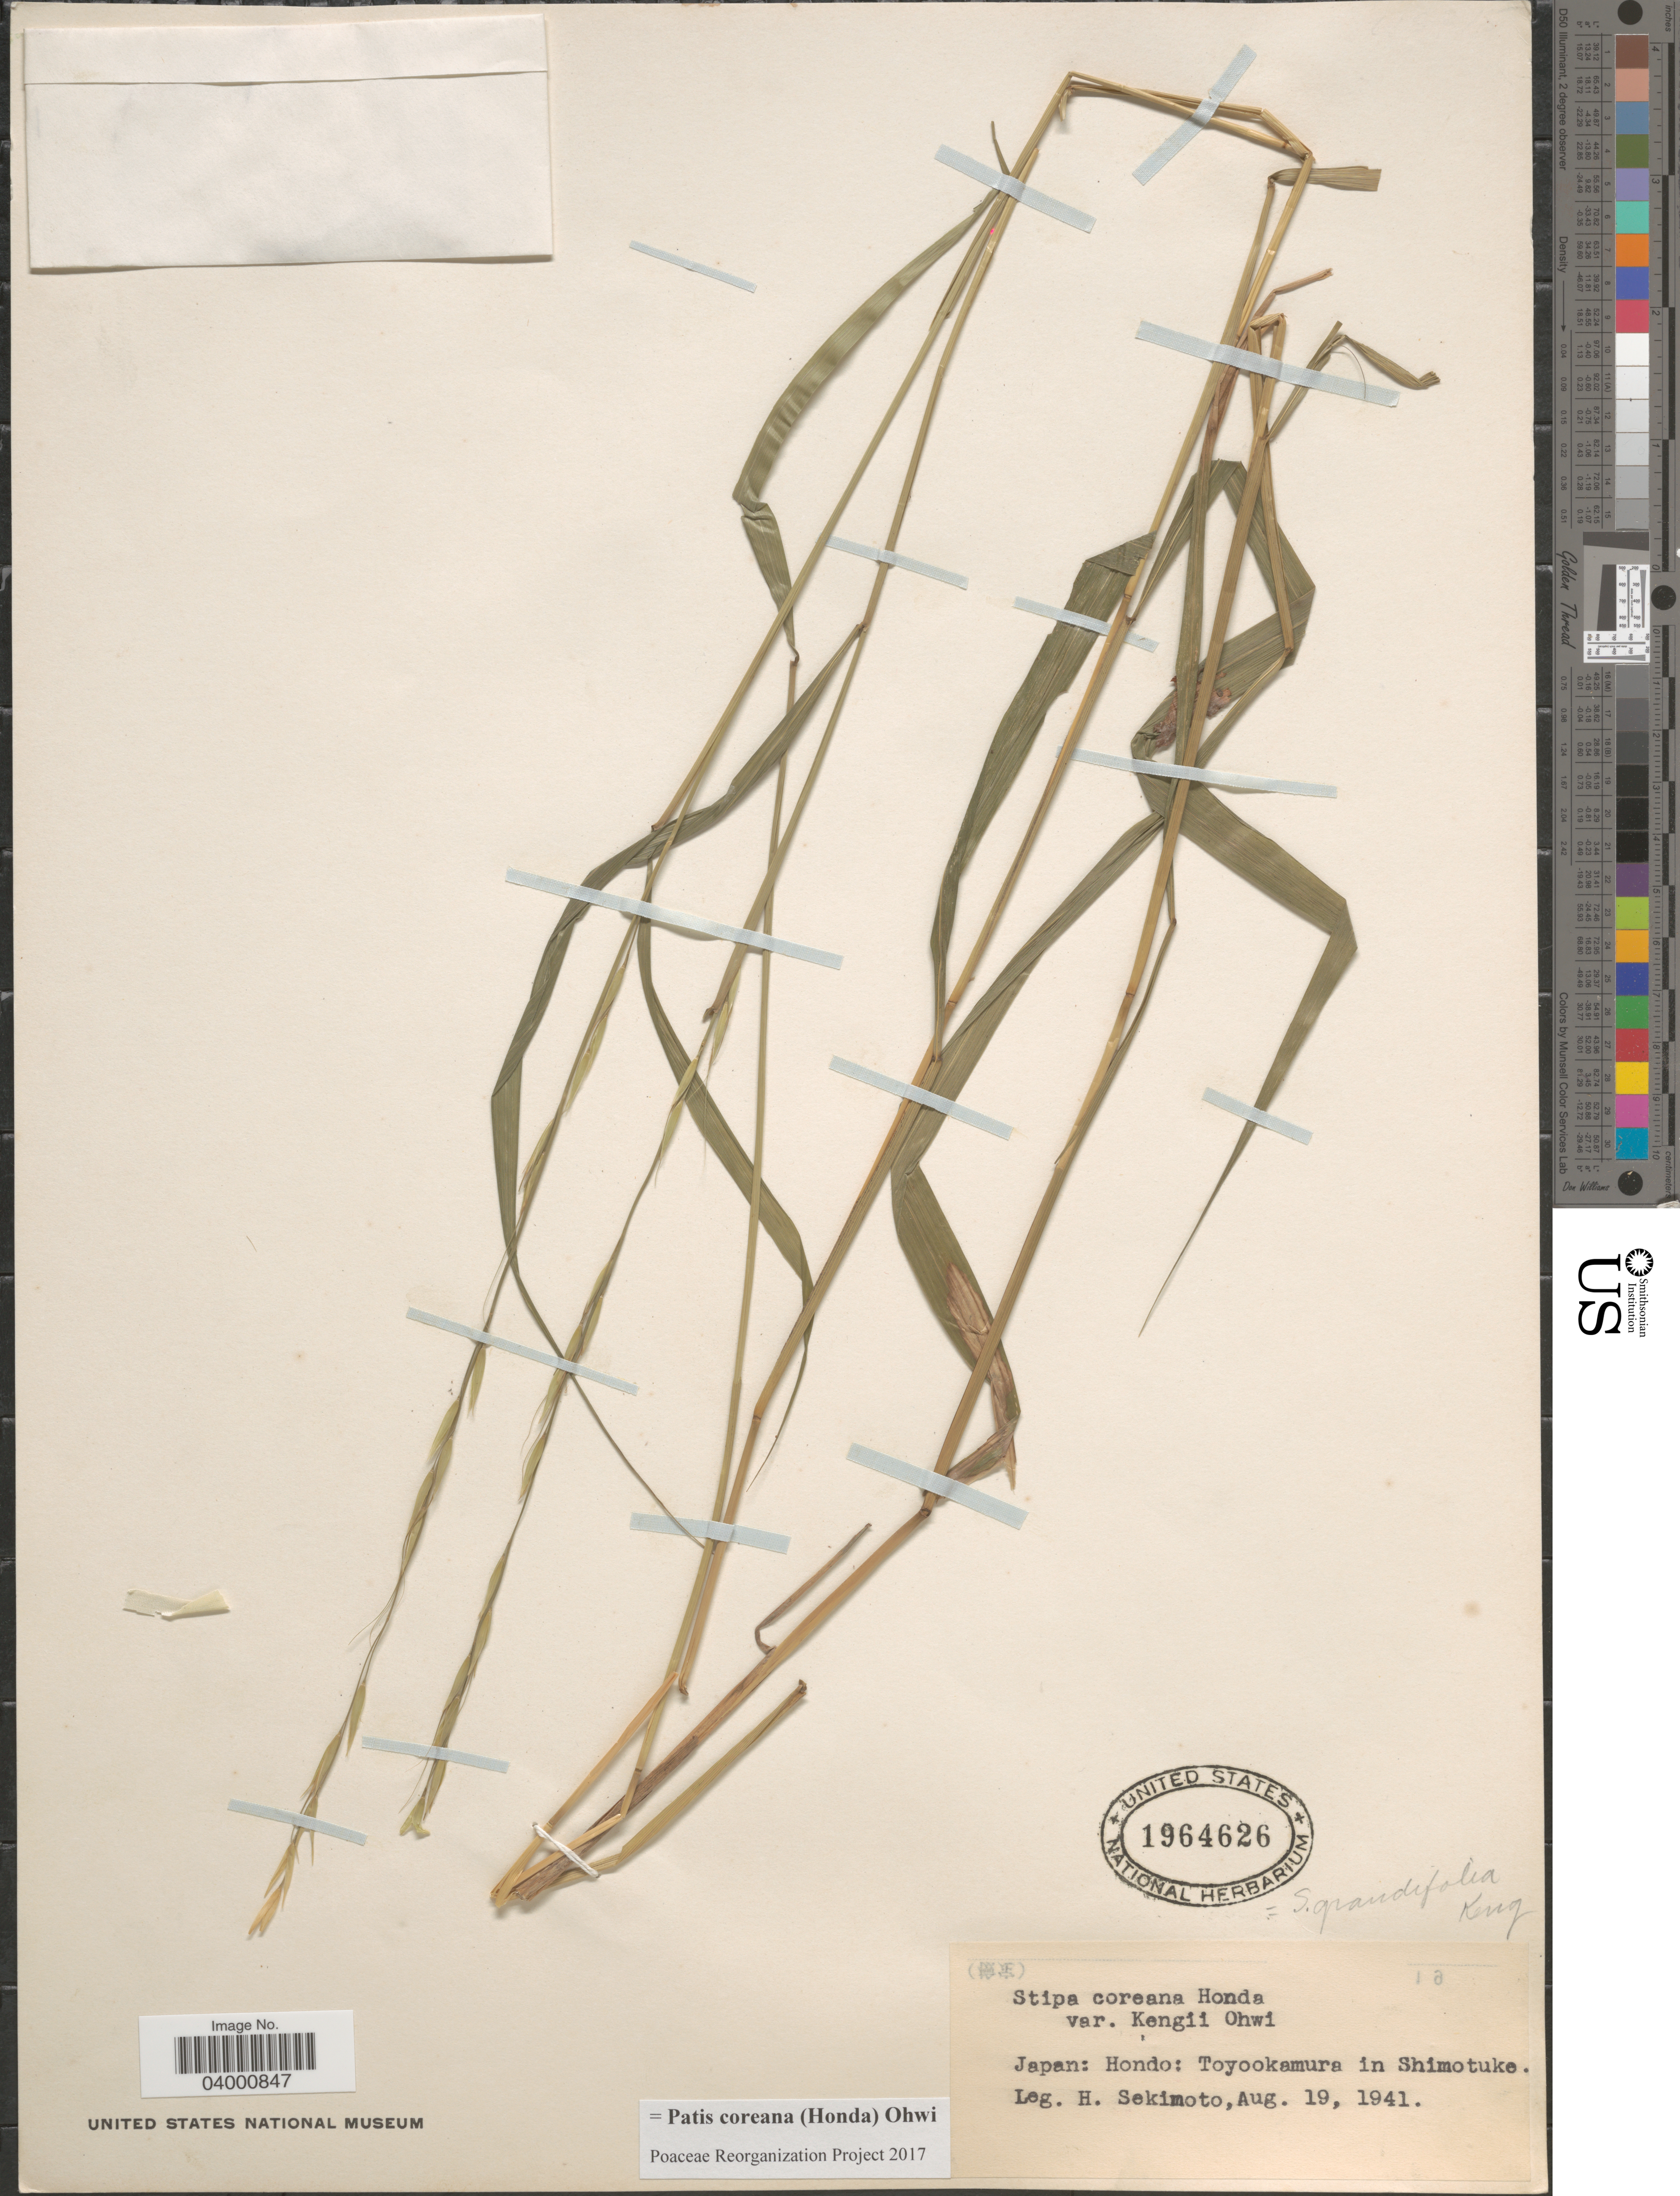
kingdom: Plantae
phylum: Tracheophyta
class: Liliopsida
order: Poales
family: Poaceae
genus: Patis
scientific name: Patis coreana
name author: (Honda) Ohwi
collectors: H. Sekimoto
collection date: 1941-08-19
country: Japan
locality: Hondo: Toyookamura in Shimotuke.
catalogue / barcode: US 1964626